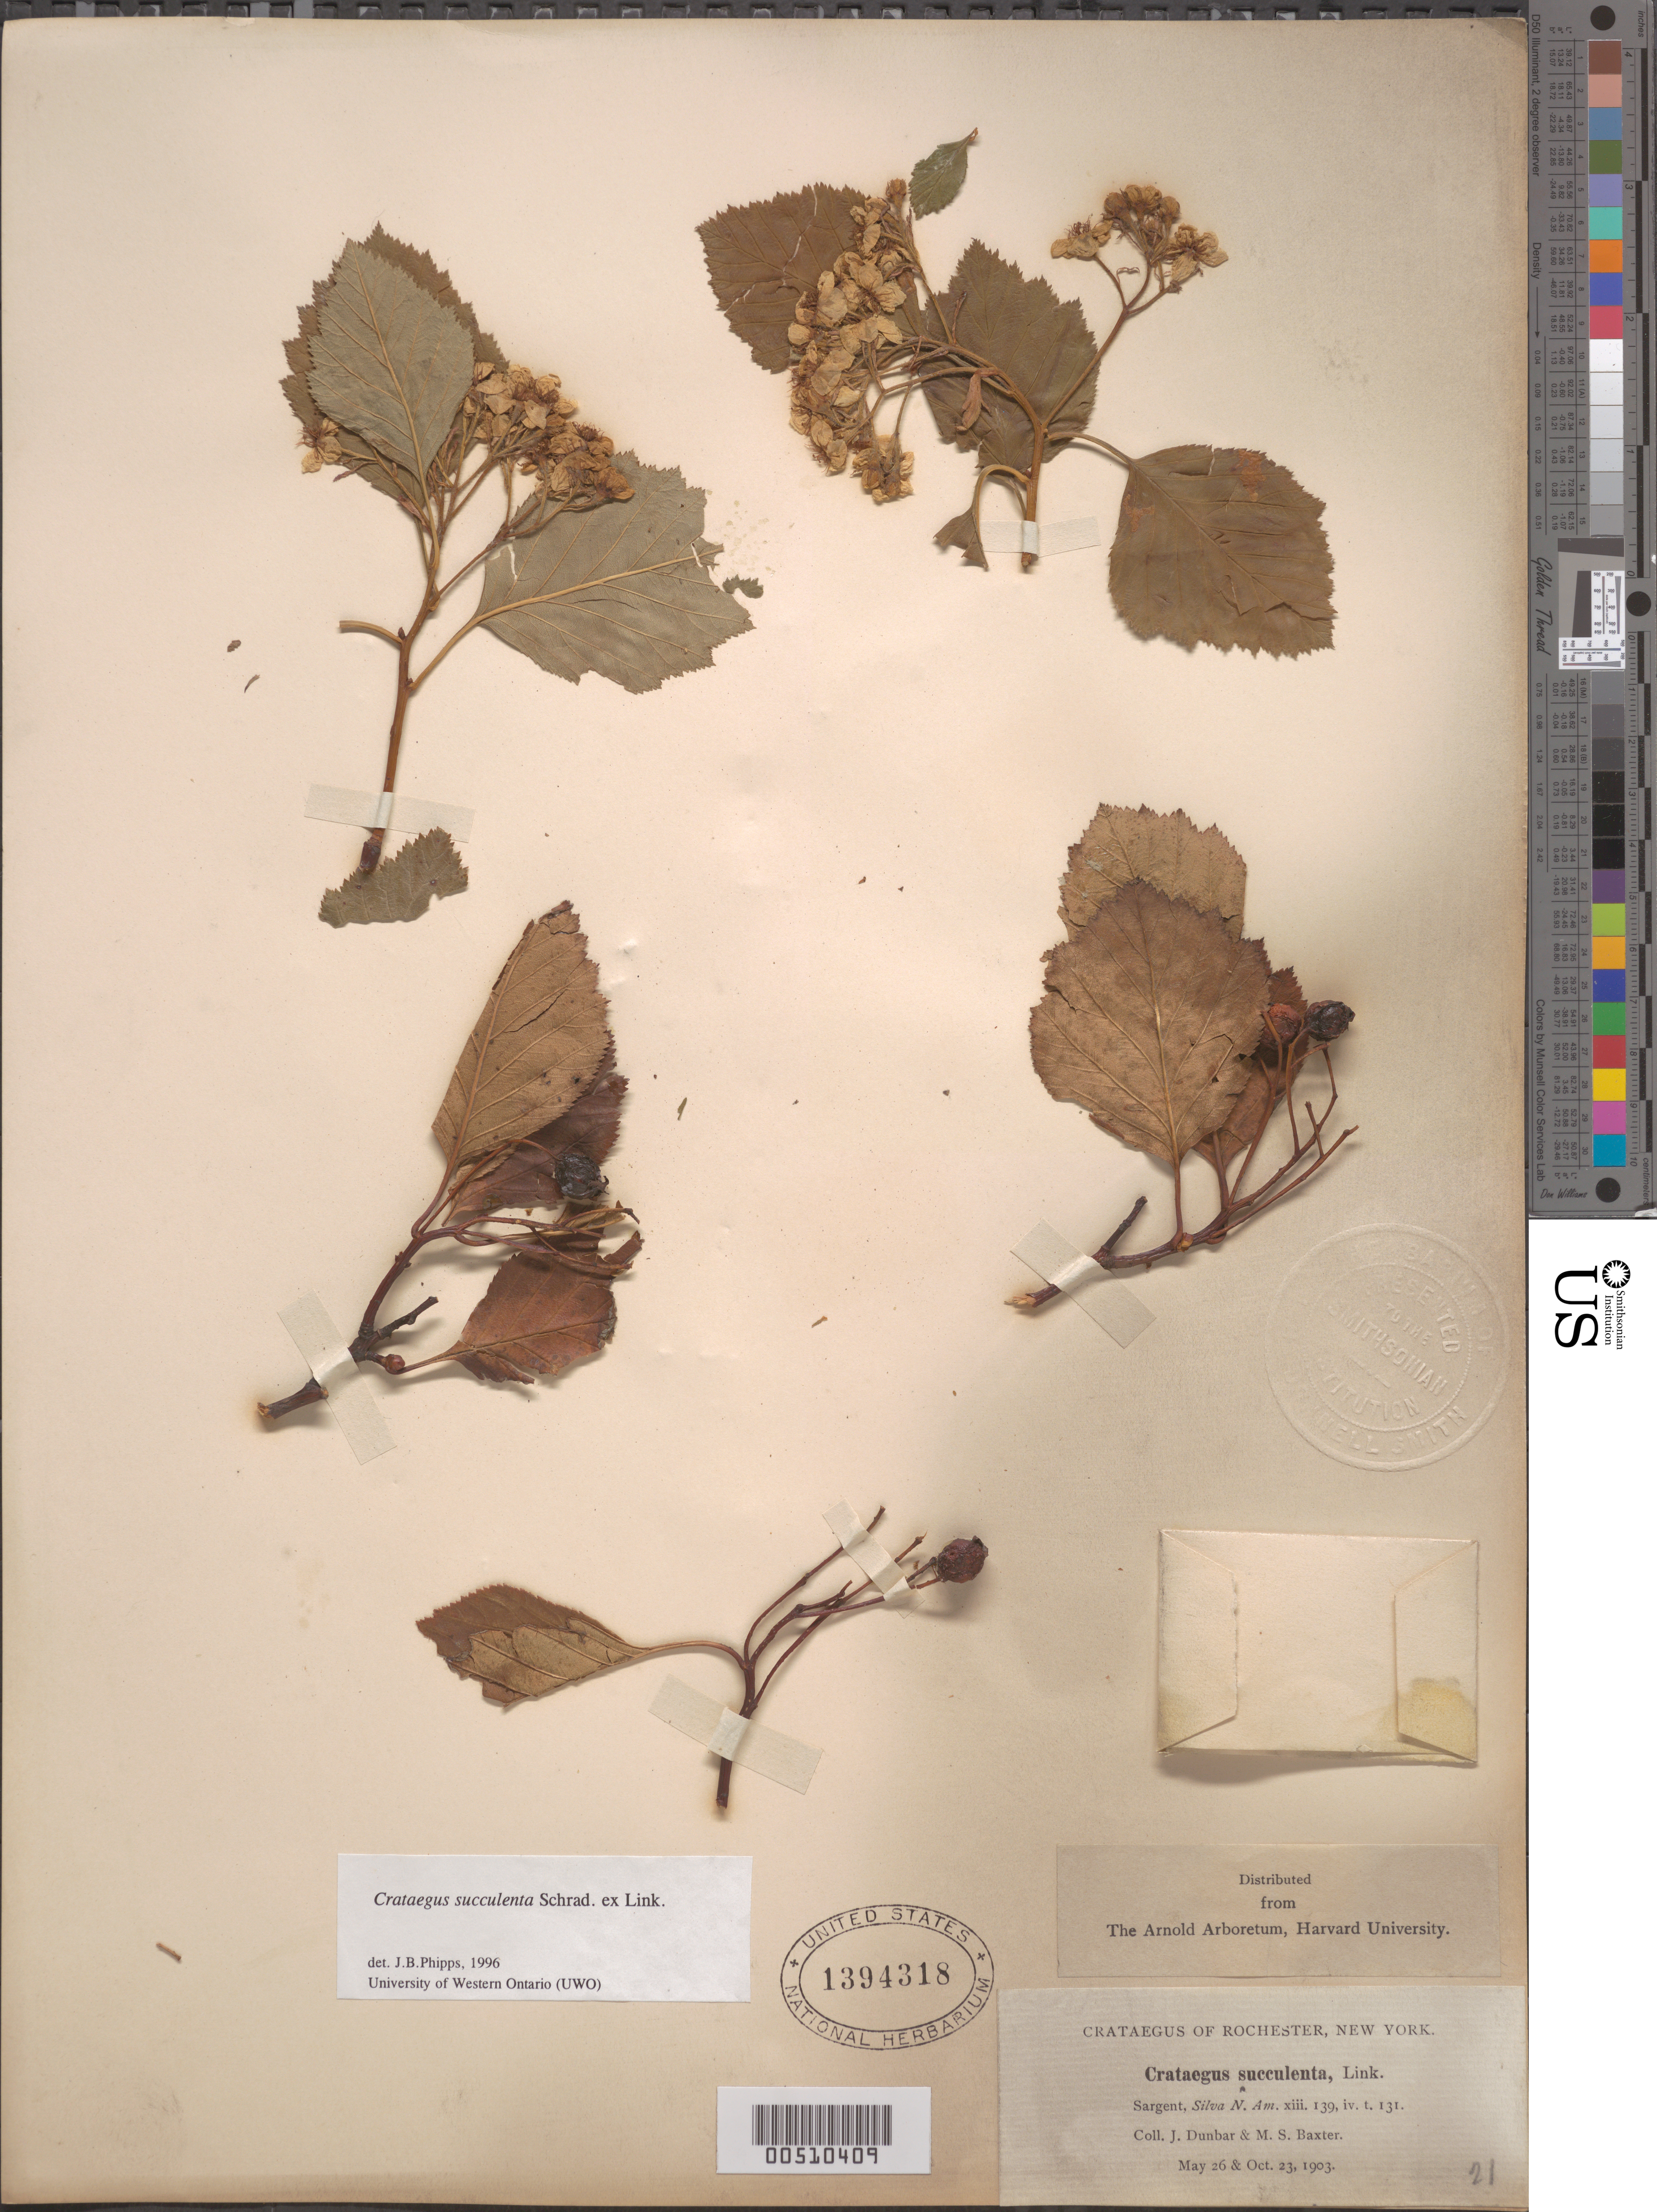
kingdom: Plantae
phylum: Tracheophyta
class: Magnoliopsida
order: Rosales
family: Rosaceae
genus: Crataegus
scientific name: Crataegus succulenta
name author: Schrad. ex Link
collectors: J. Dunbar & M. Baxter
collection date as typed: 26 May 1903 and 23 Oct 1903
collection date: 1903-05-26,1903-10-23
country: United States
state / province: New York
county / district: Monroe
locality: Rochester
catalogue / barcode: US 1394318